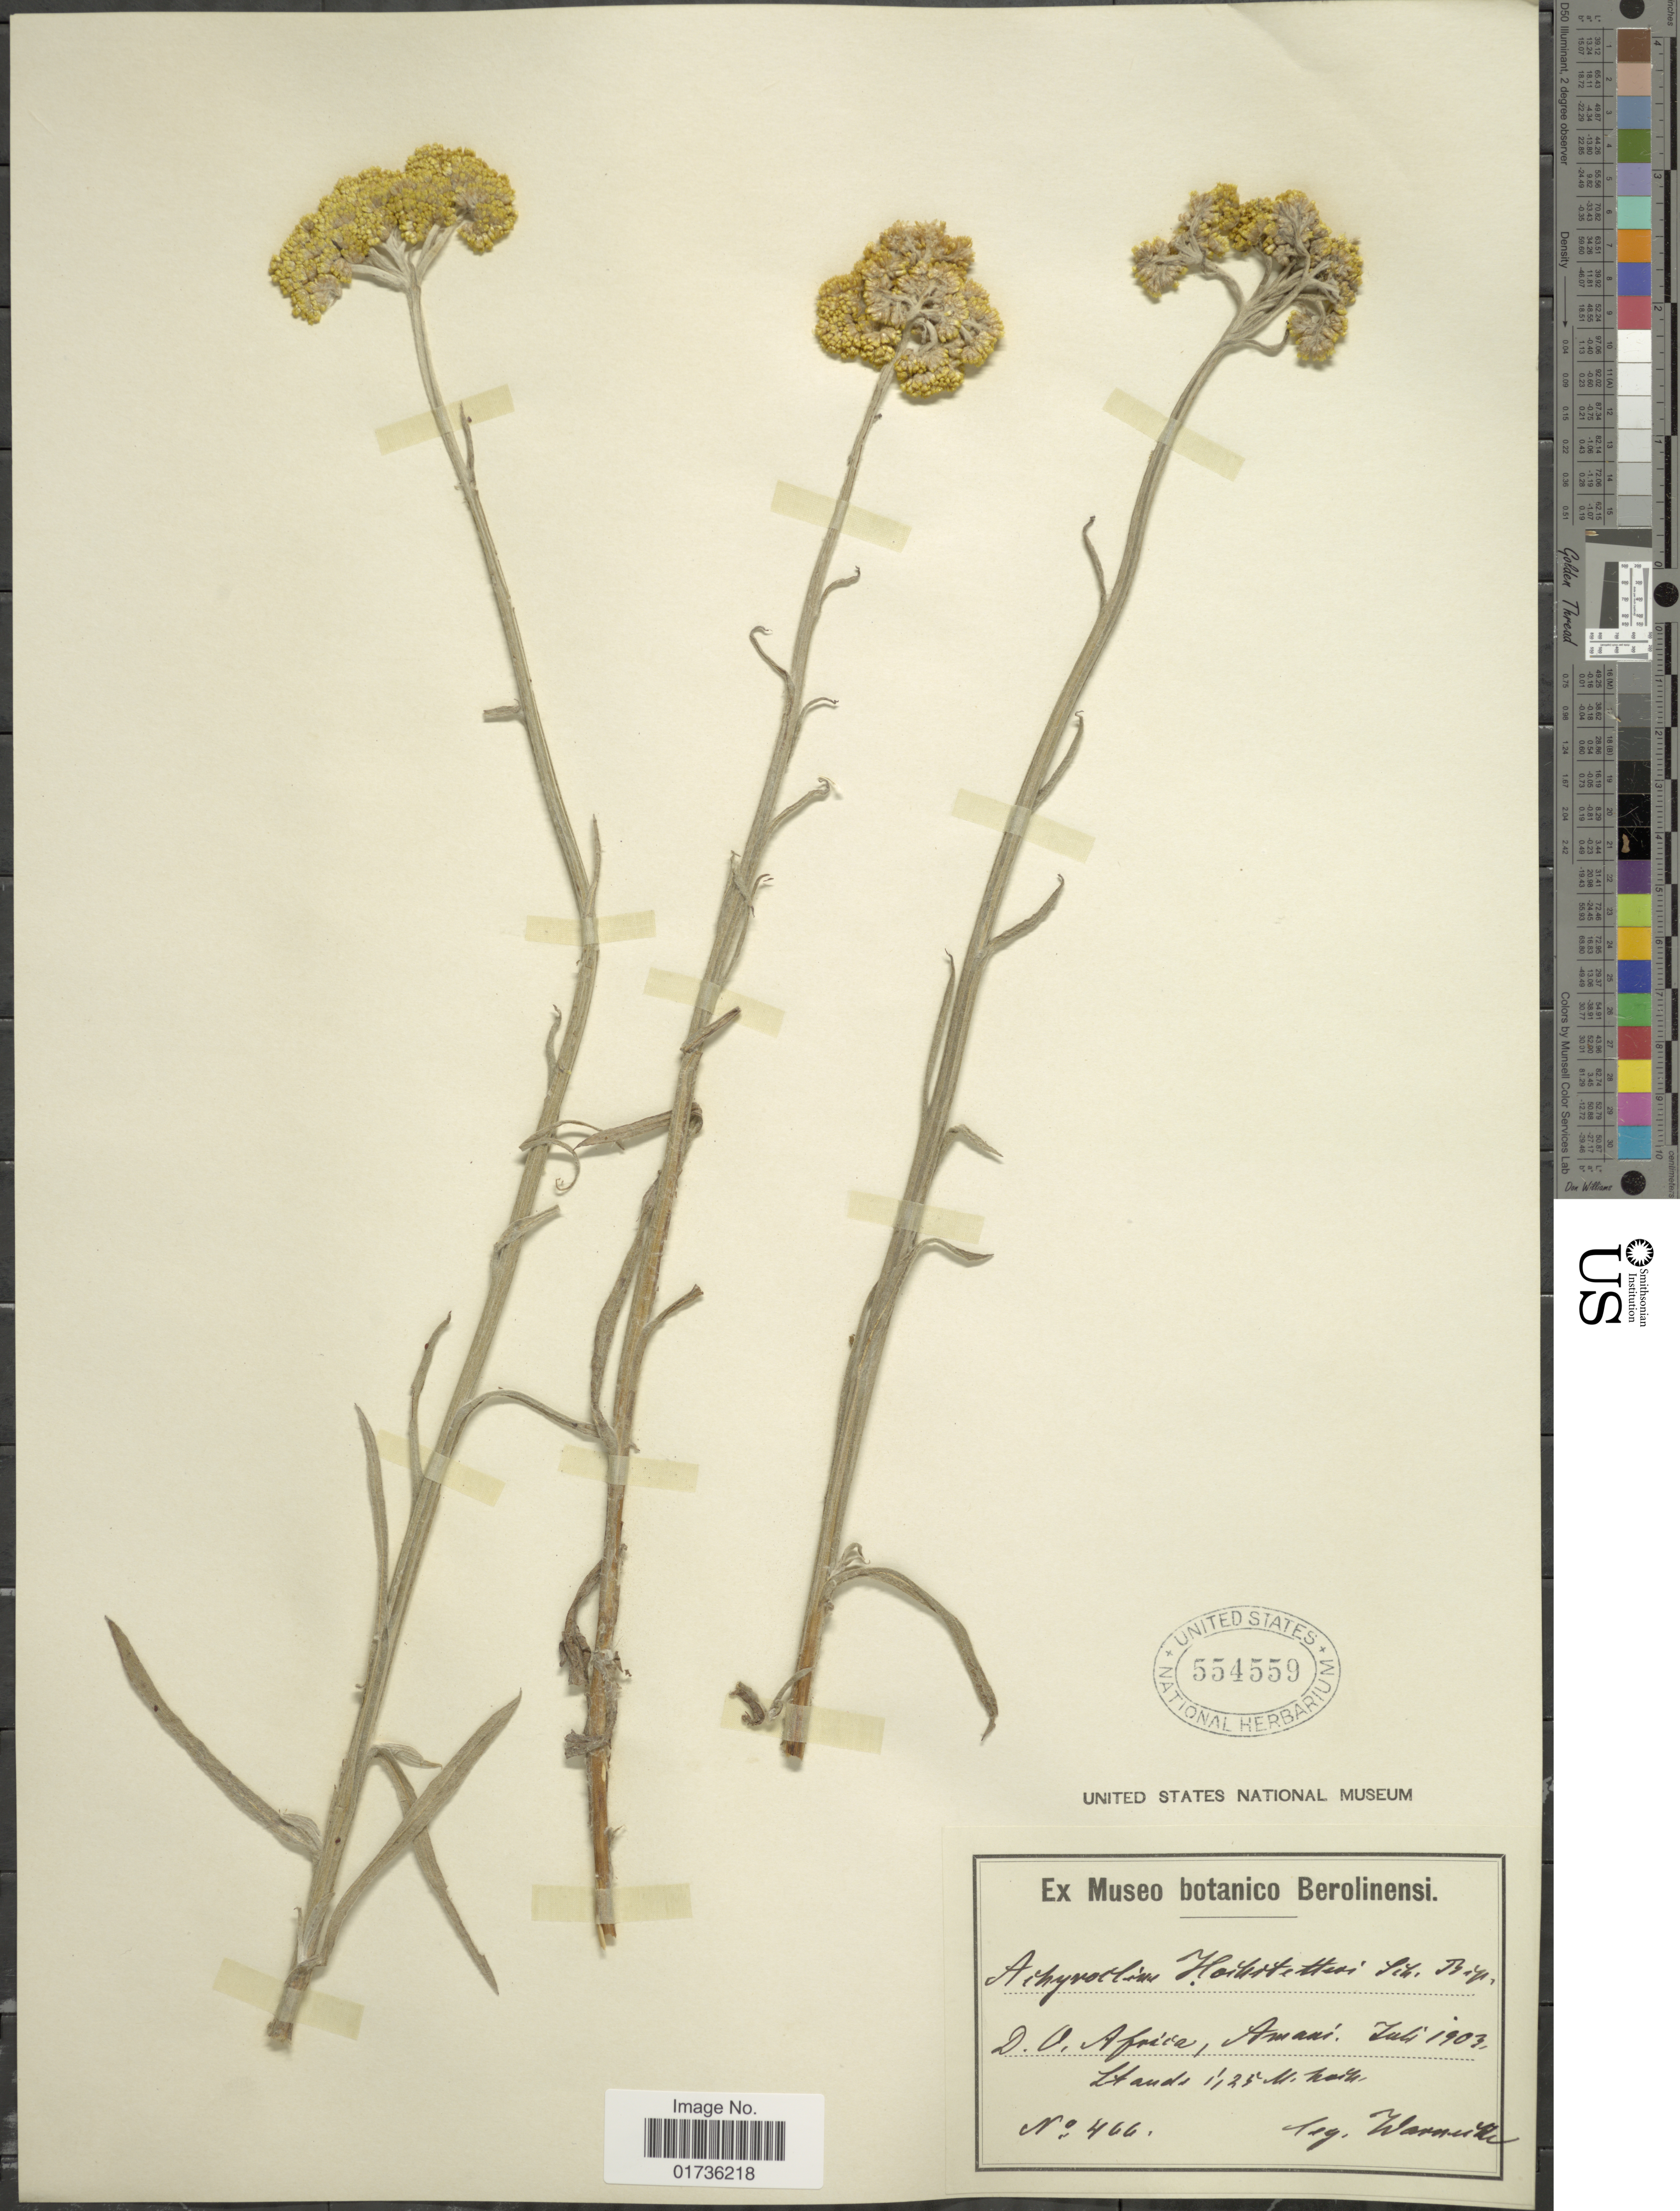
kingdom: Plantae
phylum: Tracheophyta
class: Magnoliopsida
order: Asterales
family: Asteraceae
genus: Achyrocline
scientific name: Achyrocline hochstetteri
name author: Sch. Bip. ex A. Rich.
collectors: -. Warnecke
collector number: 466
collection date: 1903-07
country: Tanzania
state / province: Tanga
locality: D.O. Africa, Amani, Stands [interpreted]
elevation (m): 125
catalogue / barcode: US 554559